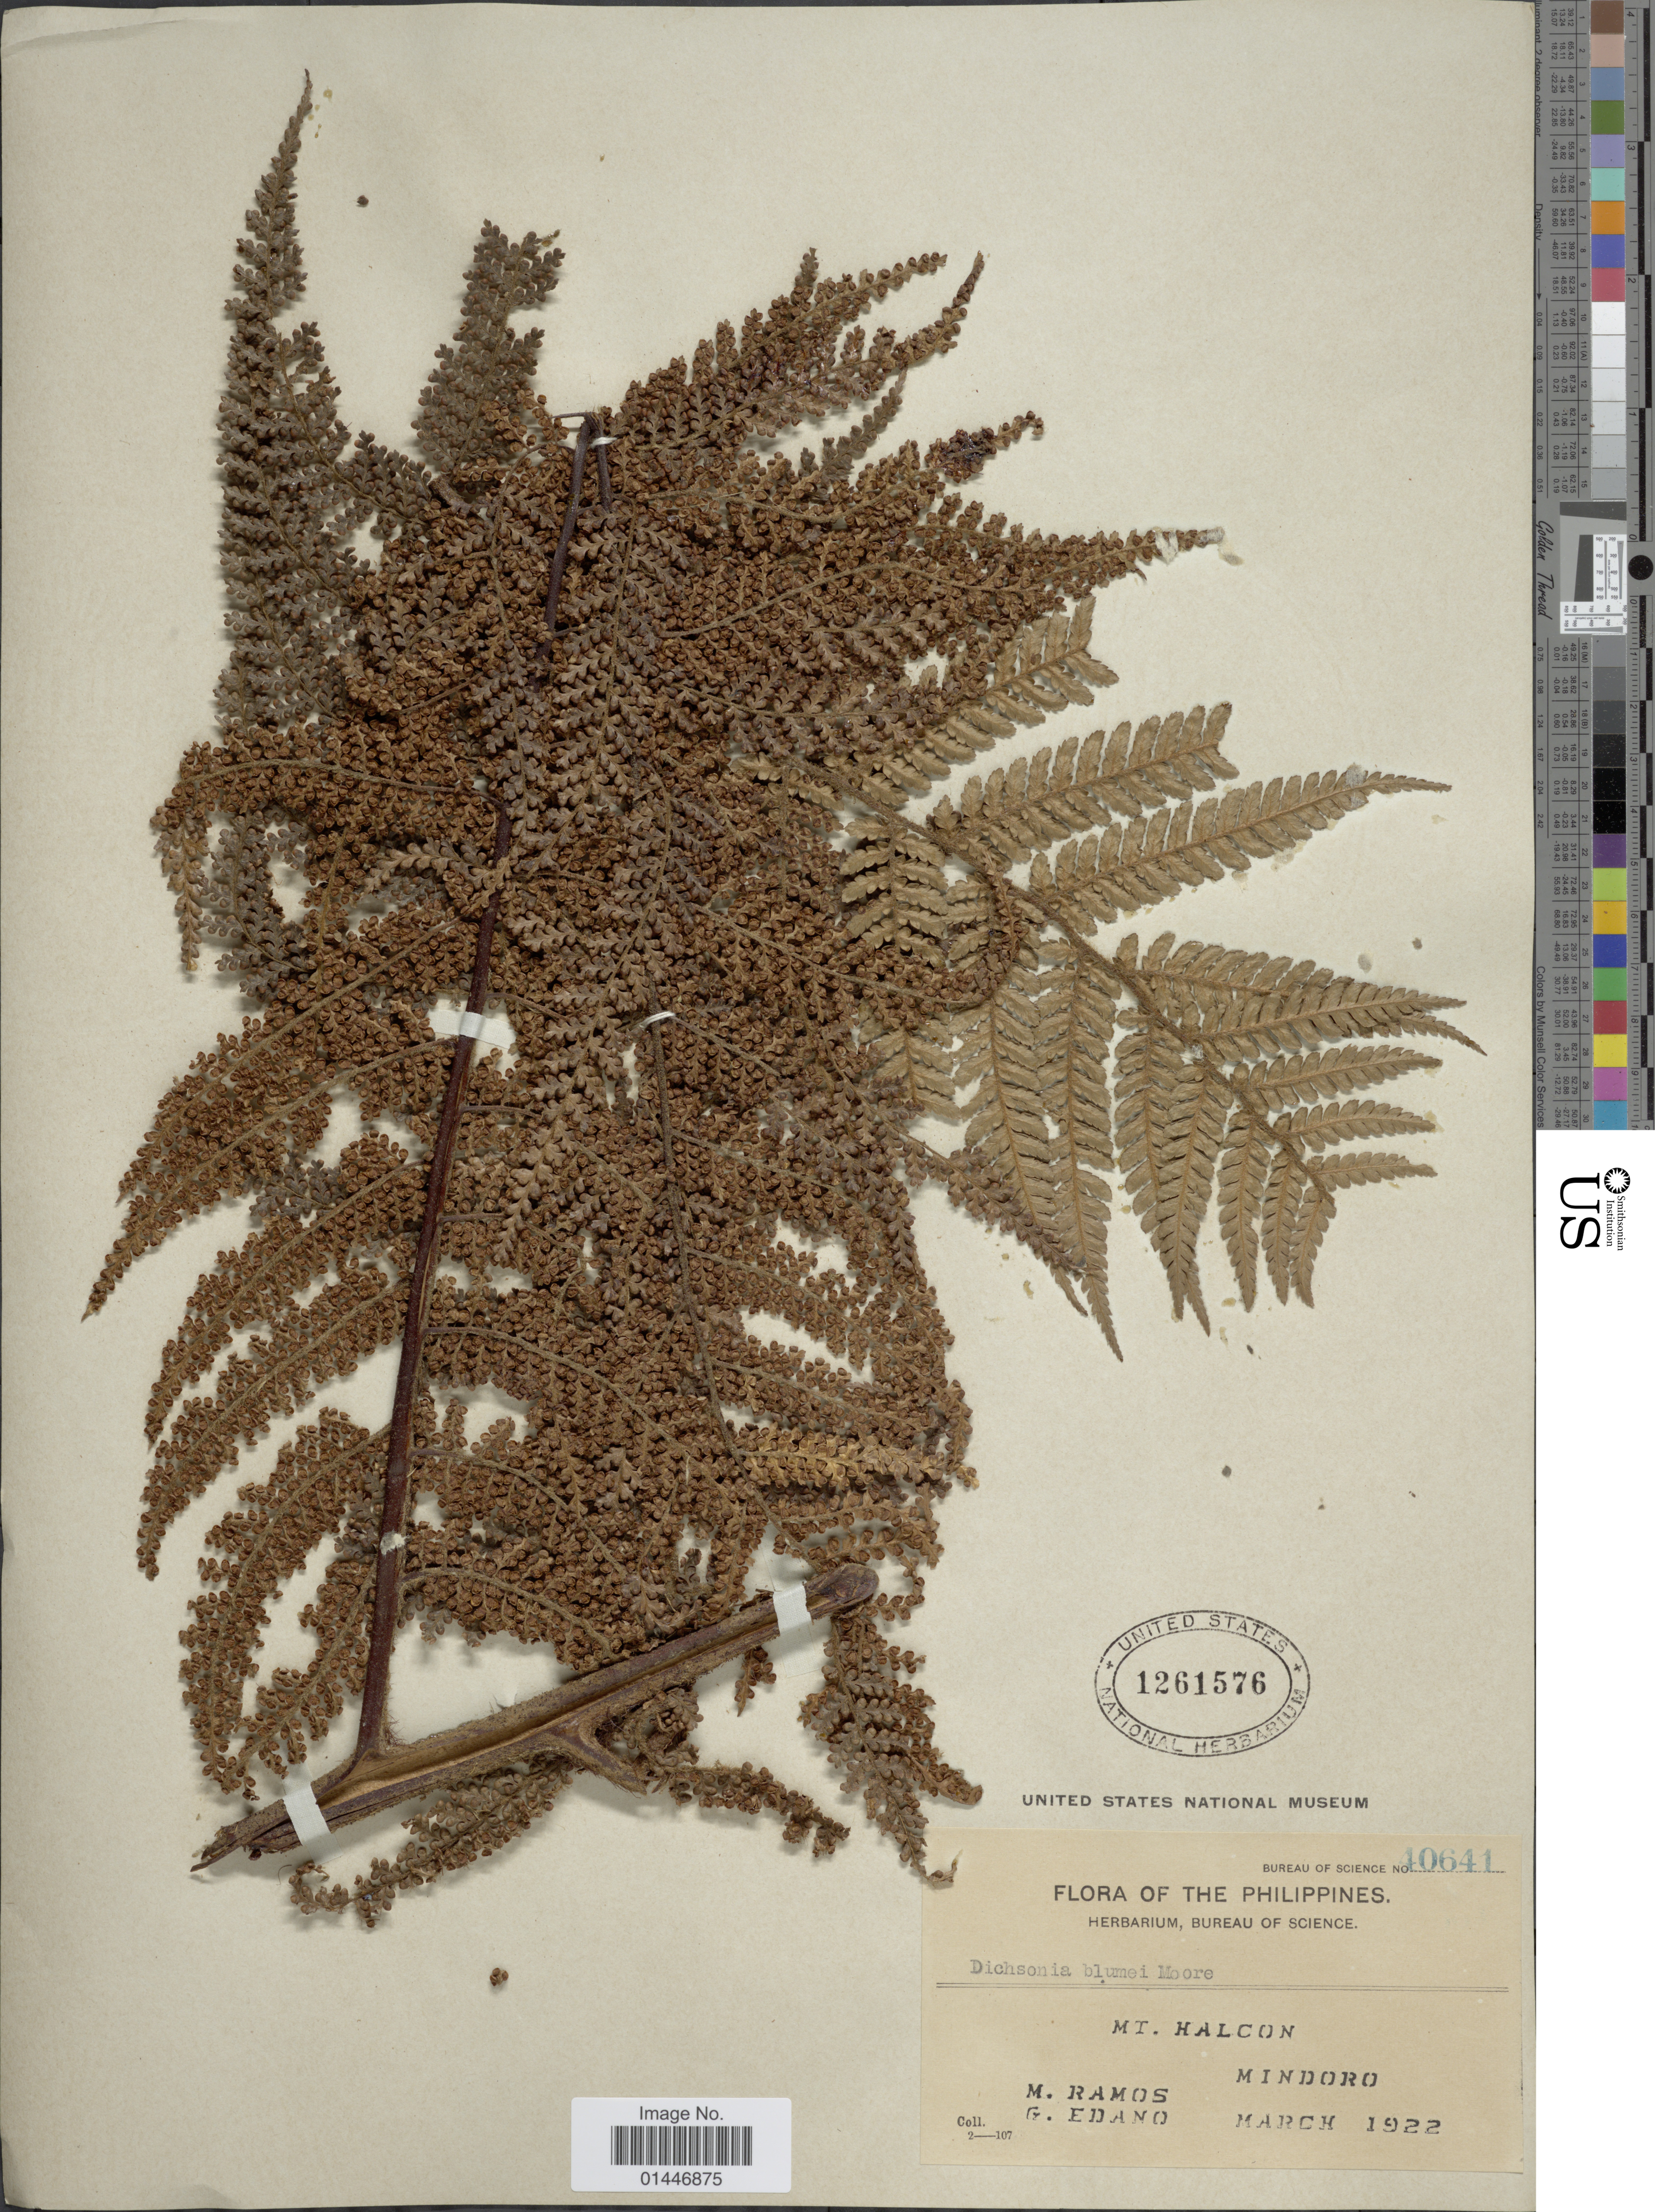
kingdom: Plantae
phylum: Tracheophyta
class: Polypodiopsida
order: Cyatheales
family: Dicksoniaceae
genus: Dicksonia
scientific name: Dicksonia mollis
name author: Holttum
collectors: M. Ramos & G. Edaño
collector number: Bureau of Science 40641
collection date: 1922-03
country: Philippines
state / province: Mimaropa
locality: Mt. Halcon, Mindoro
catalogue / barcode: US 1261576